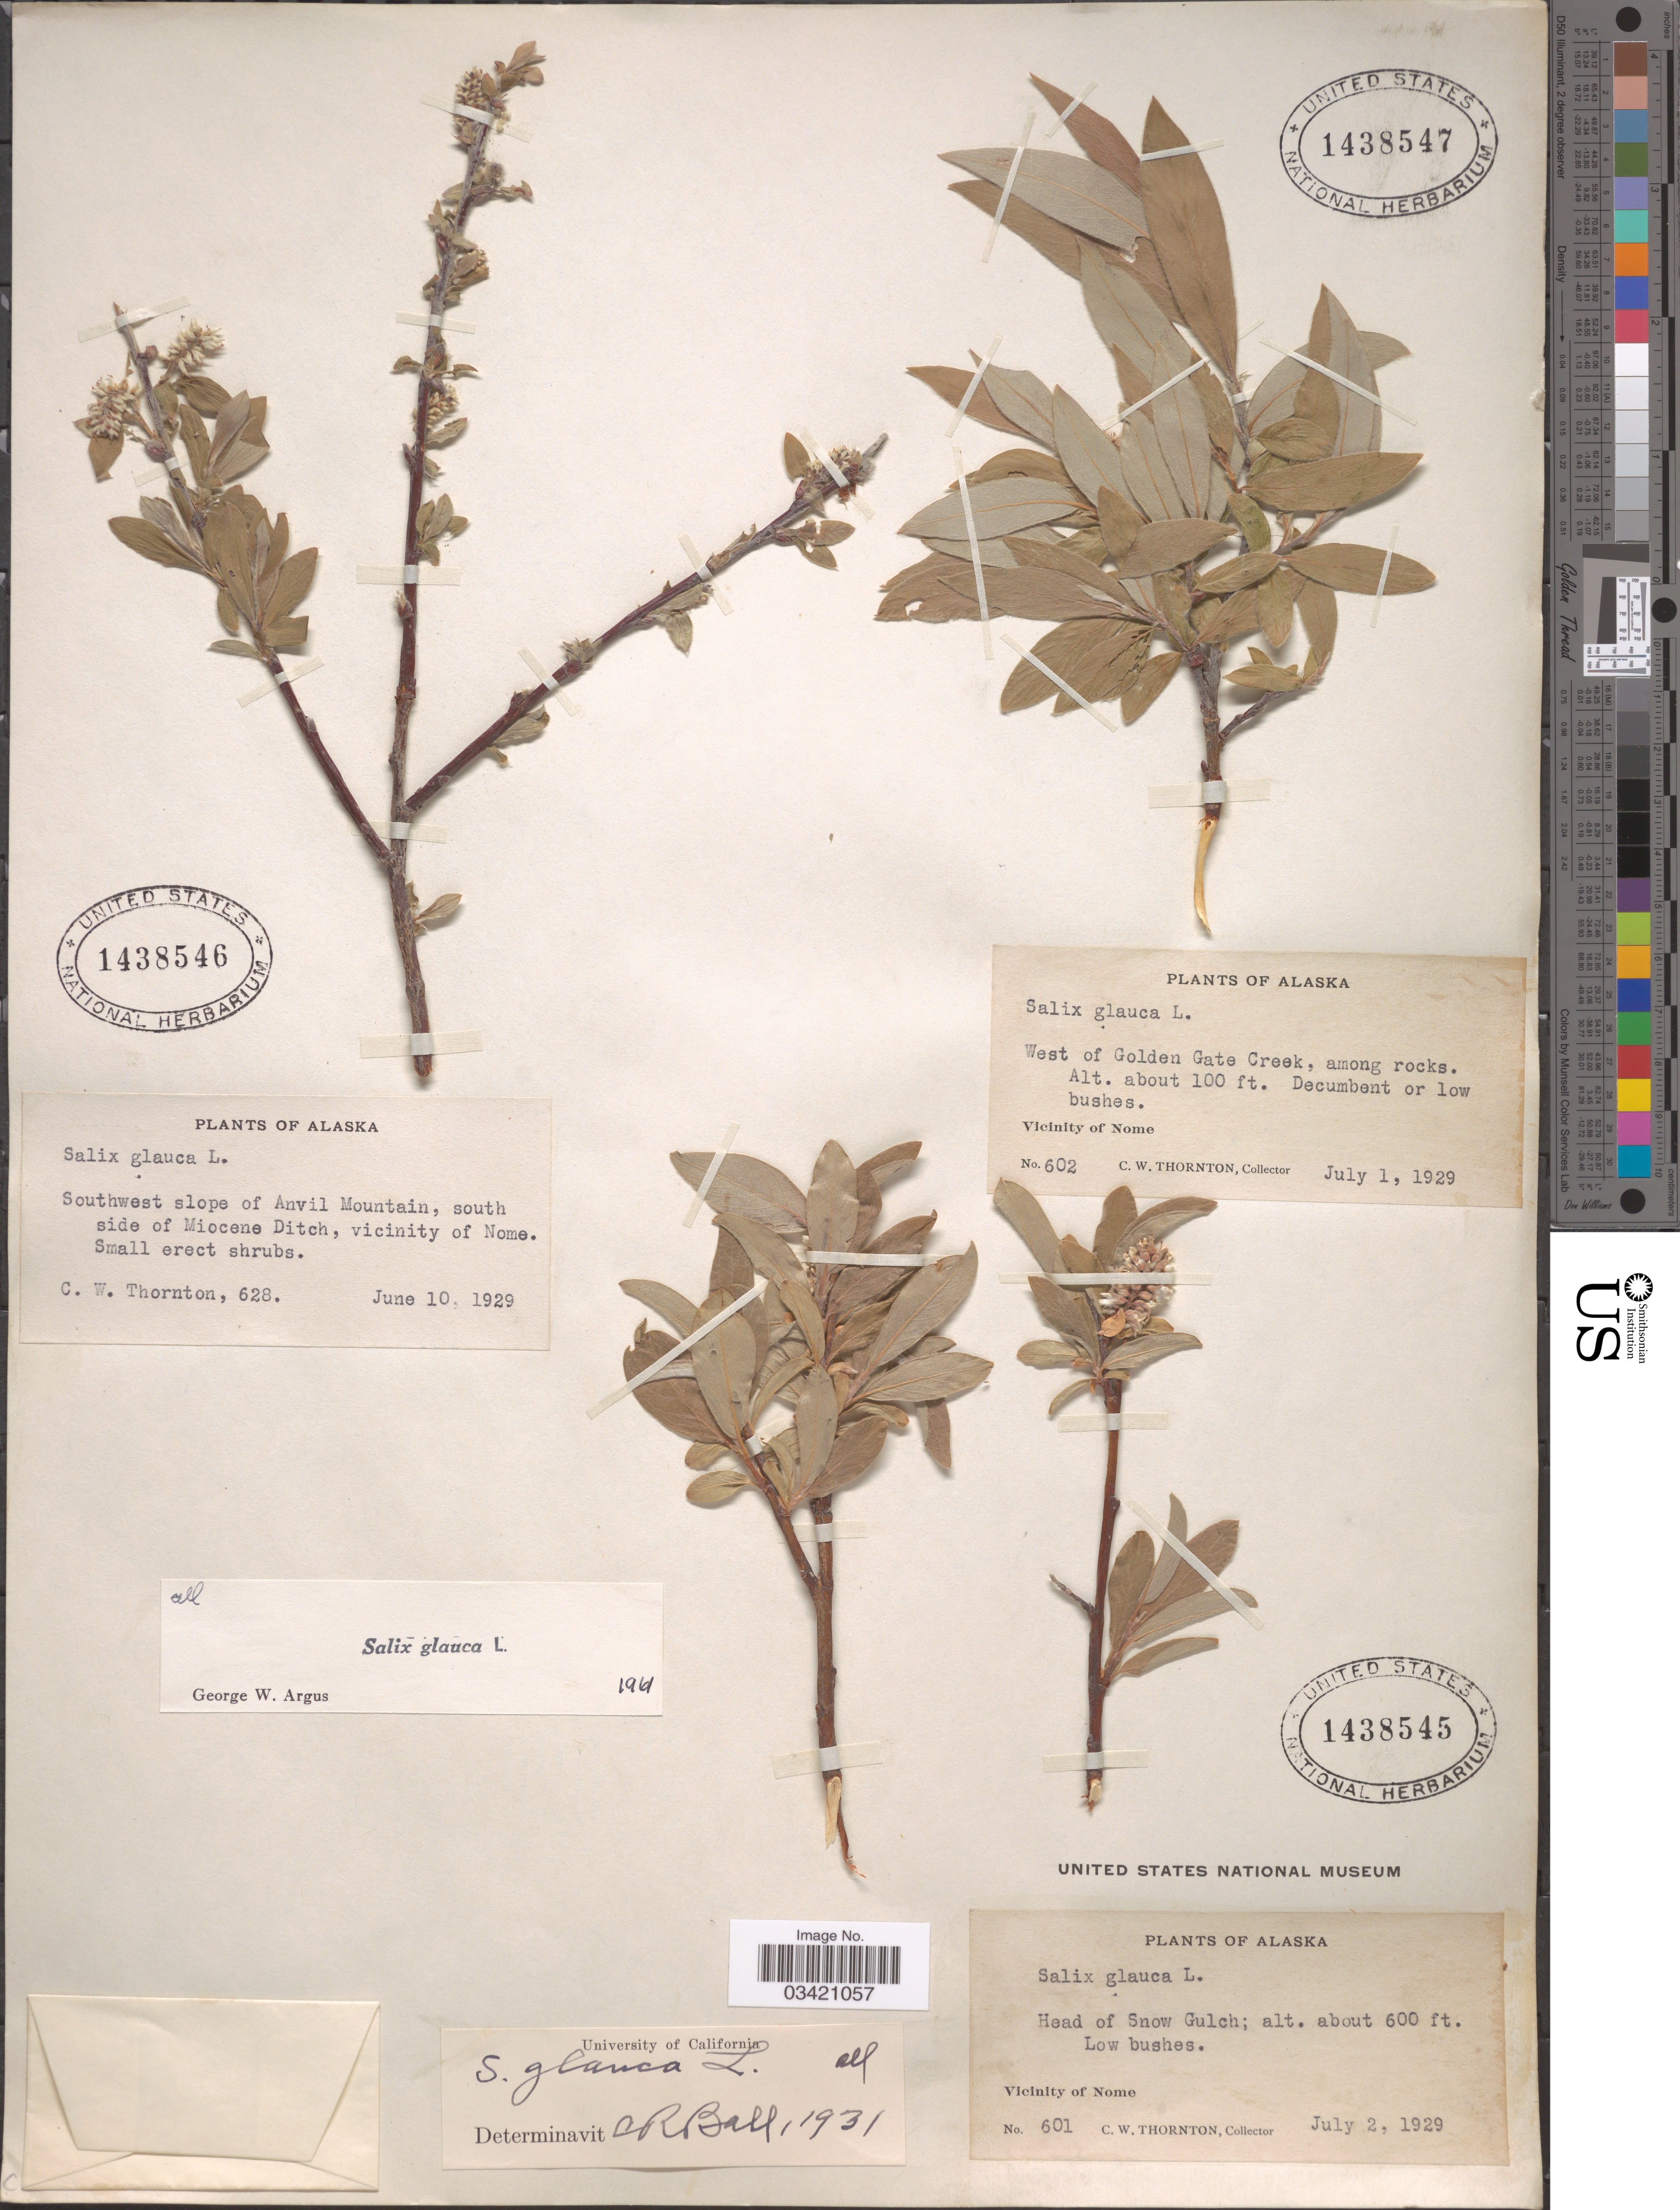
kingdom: Plantae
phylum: Tracheophyta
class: Magnoliopsida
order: Malpighiales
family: Salicaceae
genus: Salix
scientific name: Salix glauca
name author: L.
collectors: C. Thornton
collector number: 602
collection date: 1929-07-01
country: United States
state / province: Alaska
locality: West of Golden Gate Creek, among rocks. Vicinity of Nome.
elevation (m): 30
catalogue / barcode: US 1438547-2